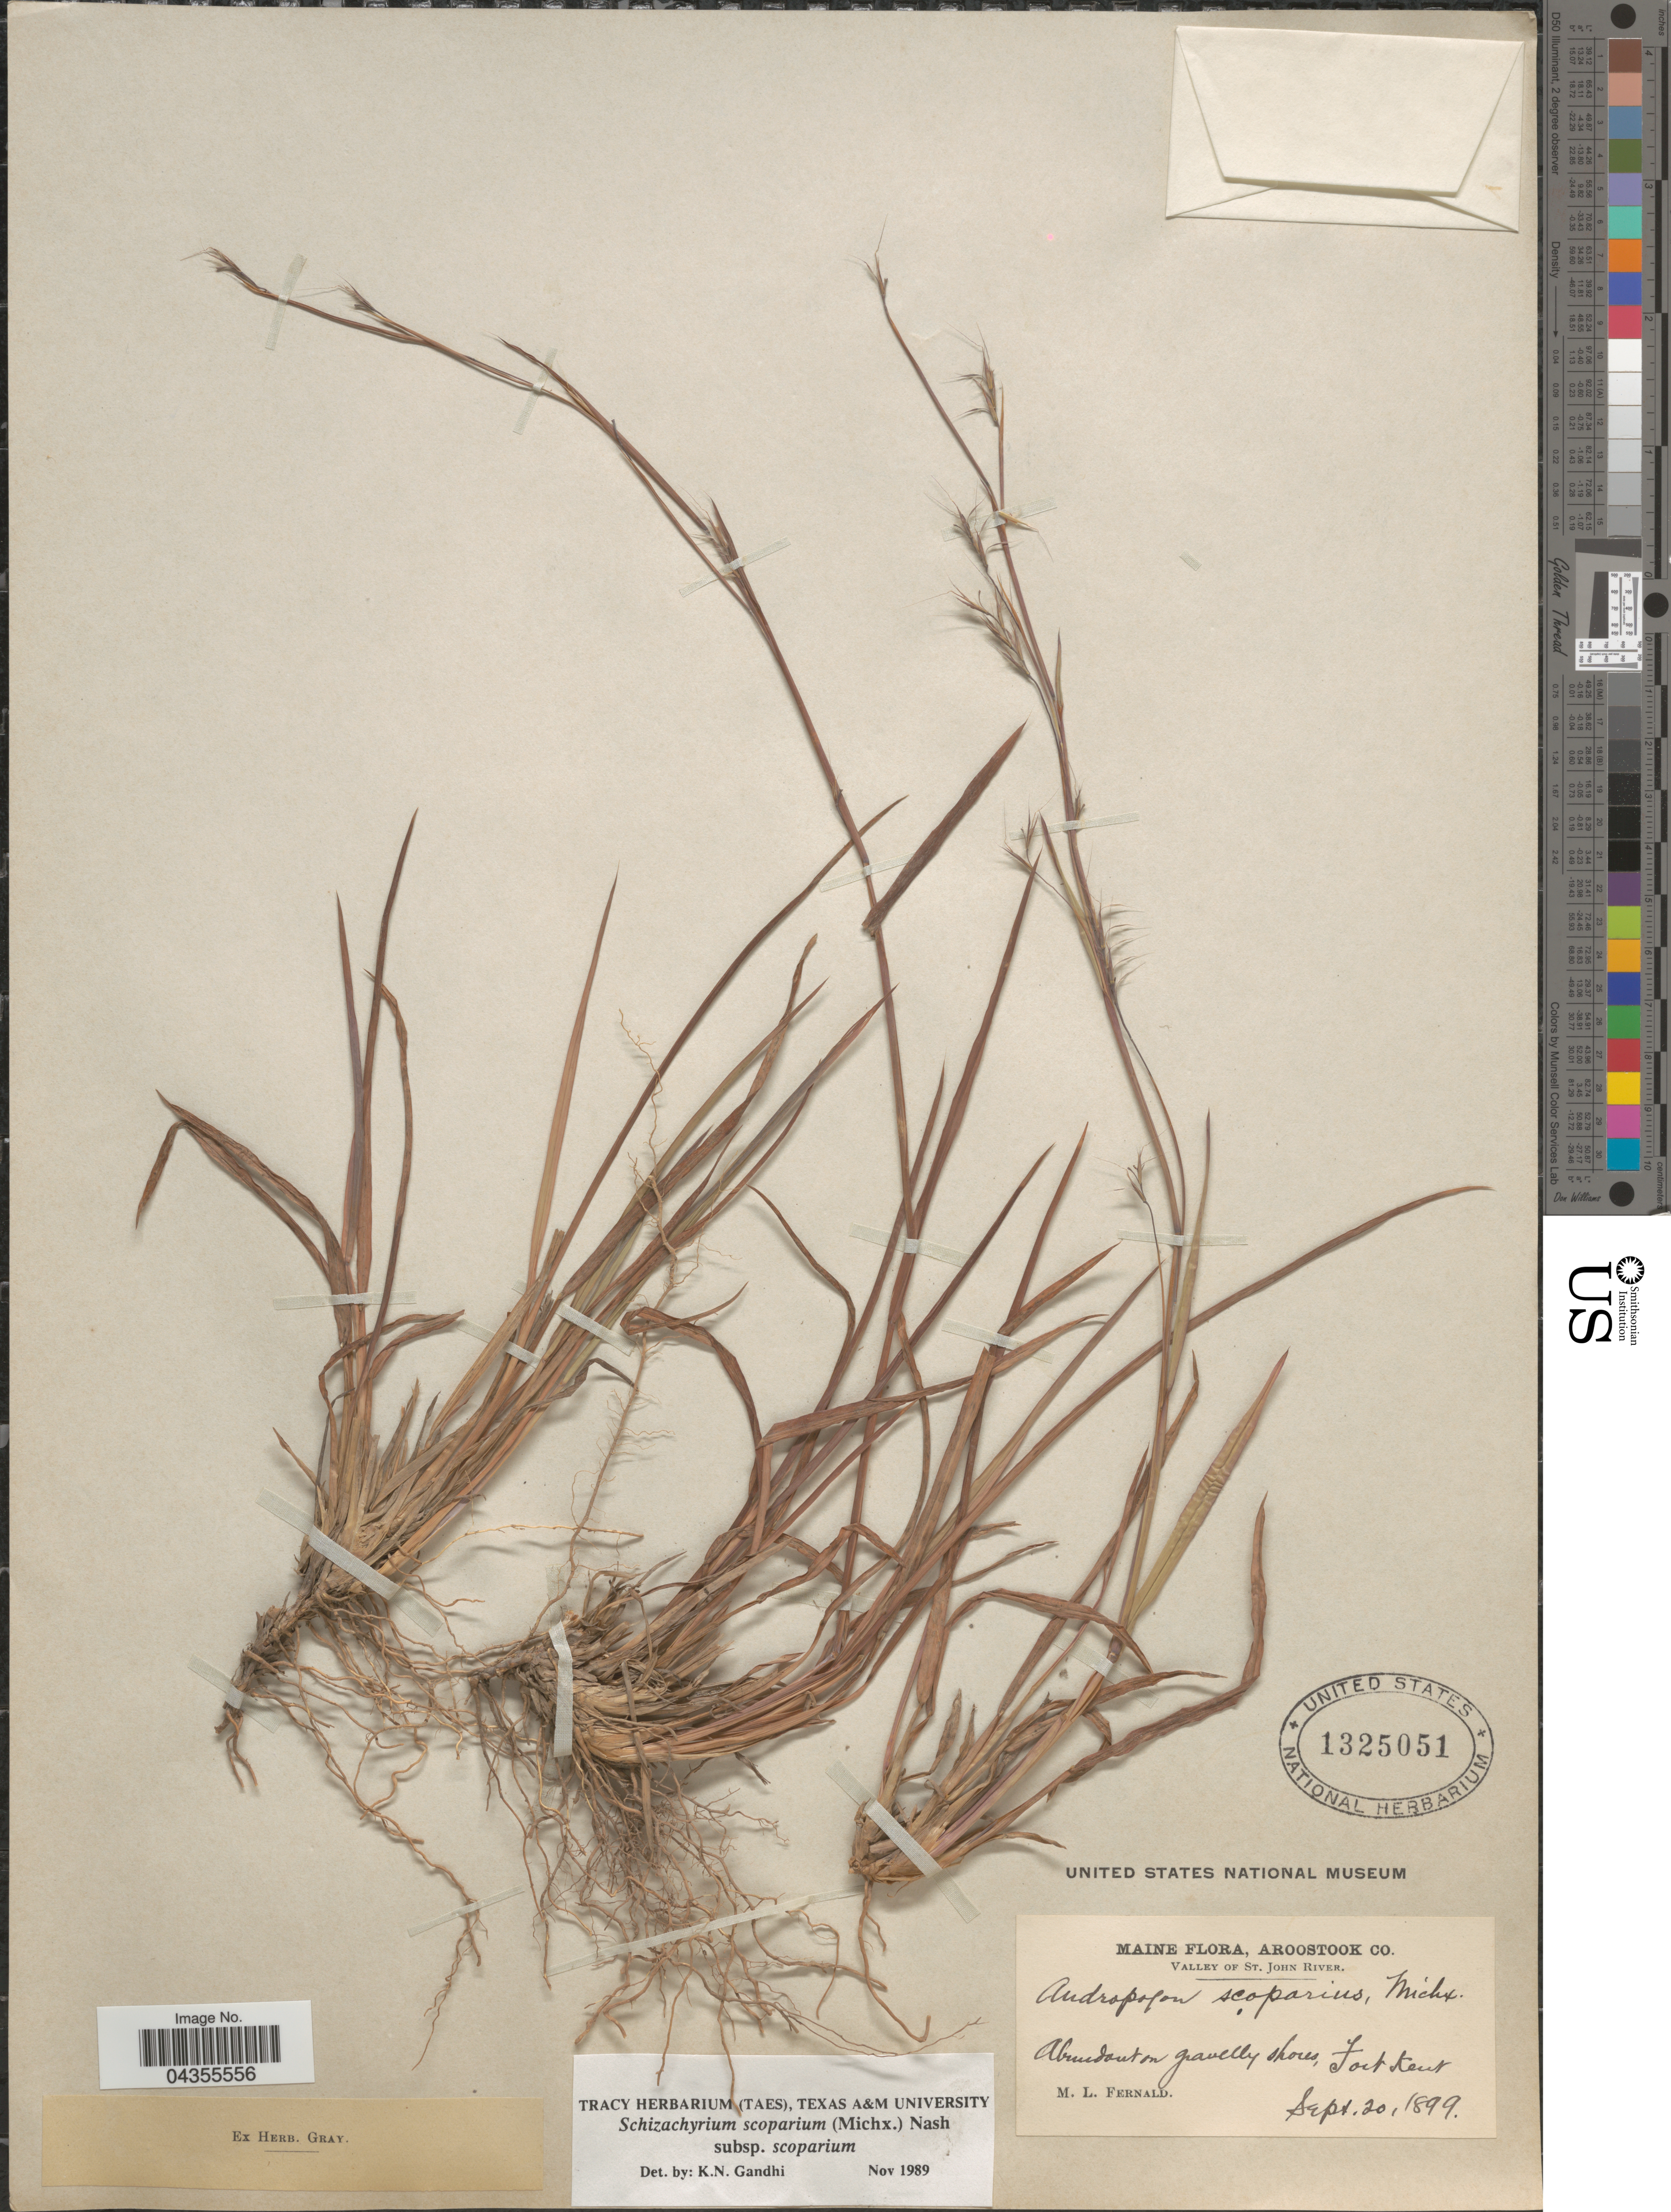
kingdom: Plantae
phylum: Tracheophyta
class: Liliopsida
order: Poales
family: Poaceae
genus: Schizachyrium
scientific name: Schizachyrium scoparium var. scoparium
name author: (Michx.) Nash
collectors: M. L. Fernald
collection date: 1899-09-20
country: United States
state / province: Maine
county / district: Aroostook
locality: Valley of St. John River. Abundant on gravelly shores, Fort Kent.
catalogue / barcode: US 1325051